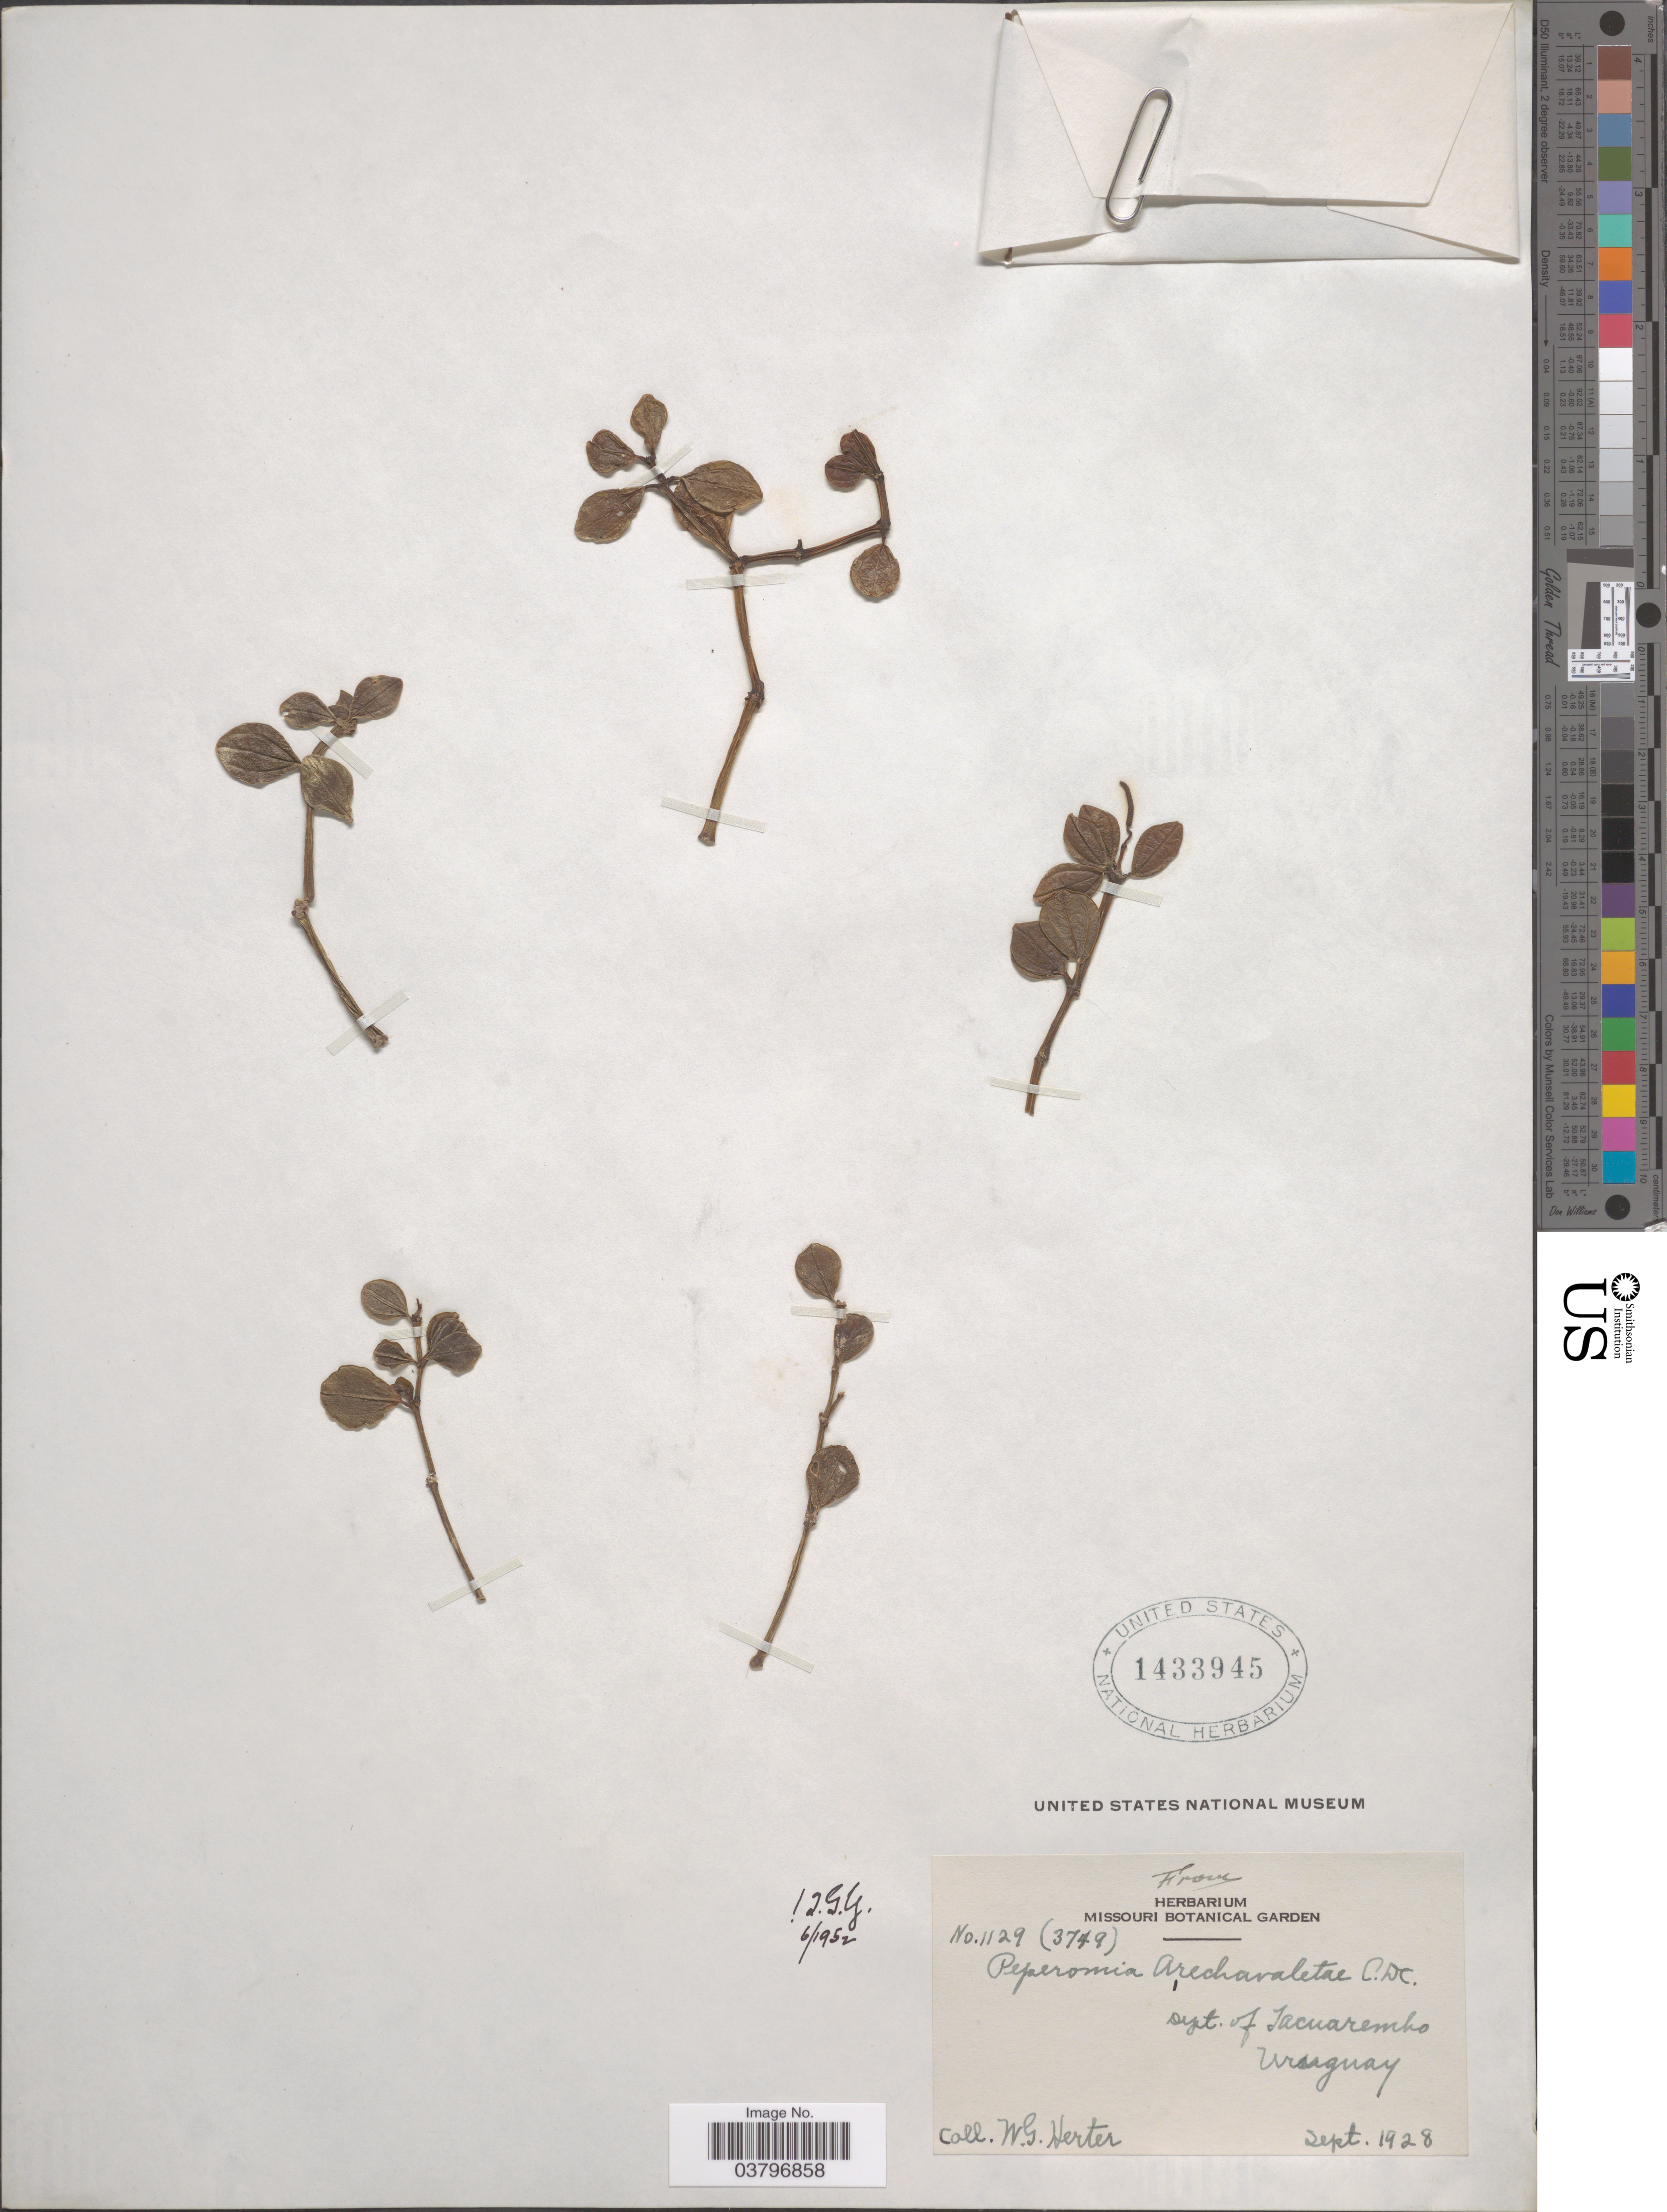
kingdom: Plantae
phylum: Tracheophyta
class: Magnoliopsida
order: Piperales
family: Piperaceae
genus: Peperomia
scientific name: Peperomia arechavaletae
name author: C. DC.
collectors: W. G. Herter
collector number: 1129(3749)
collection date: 1928-09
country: Uruguay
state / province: Tacuarembó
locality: Dept. of Tacuarembo.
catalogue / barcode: US 1433945